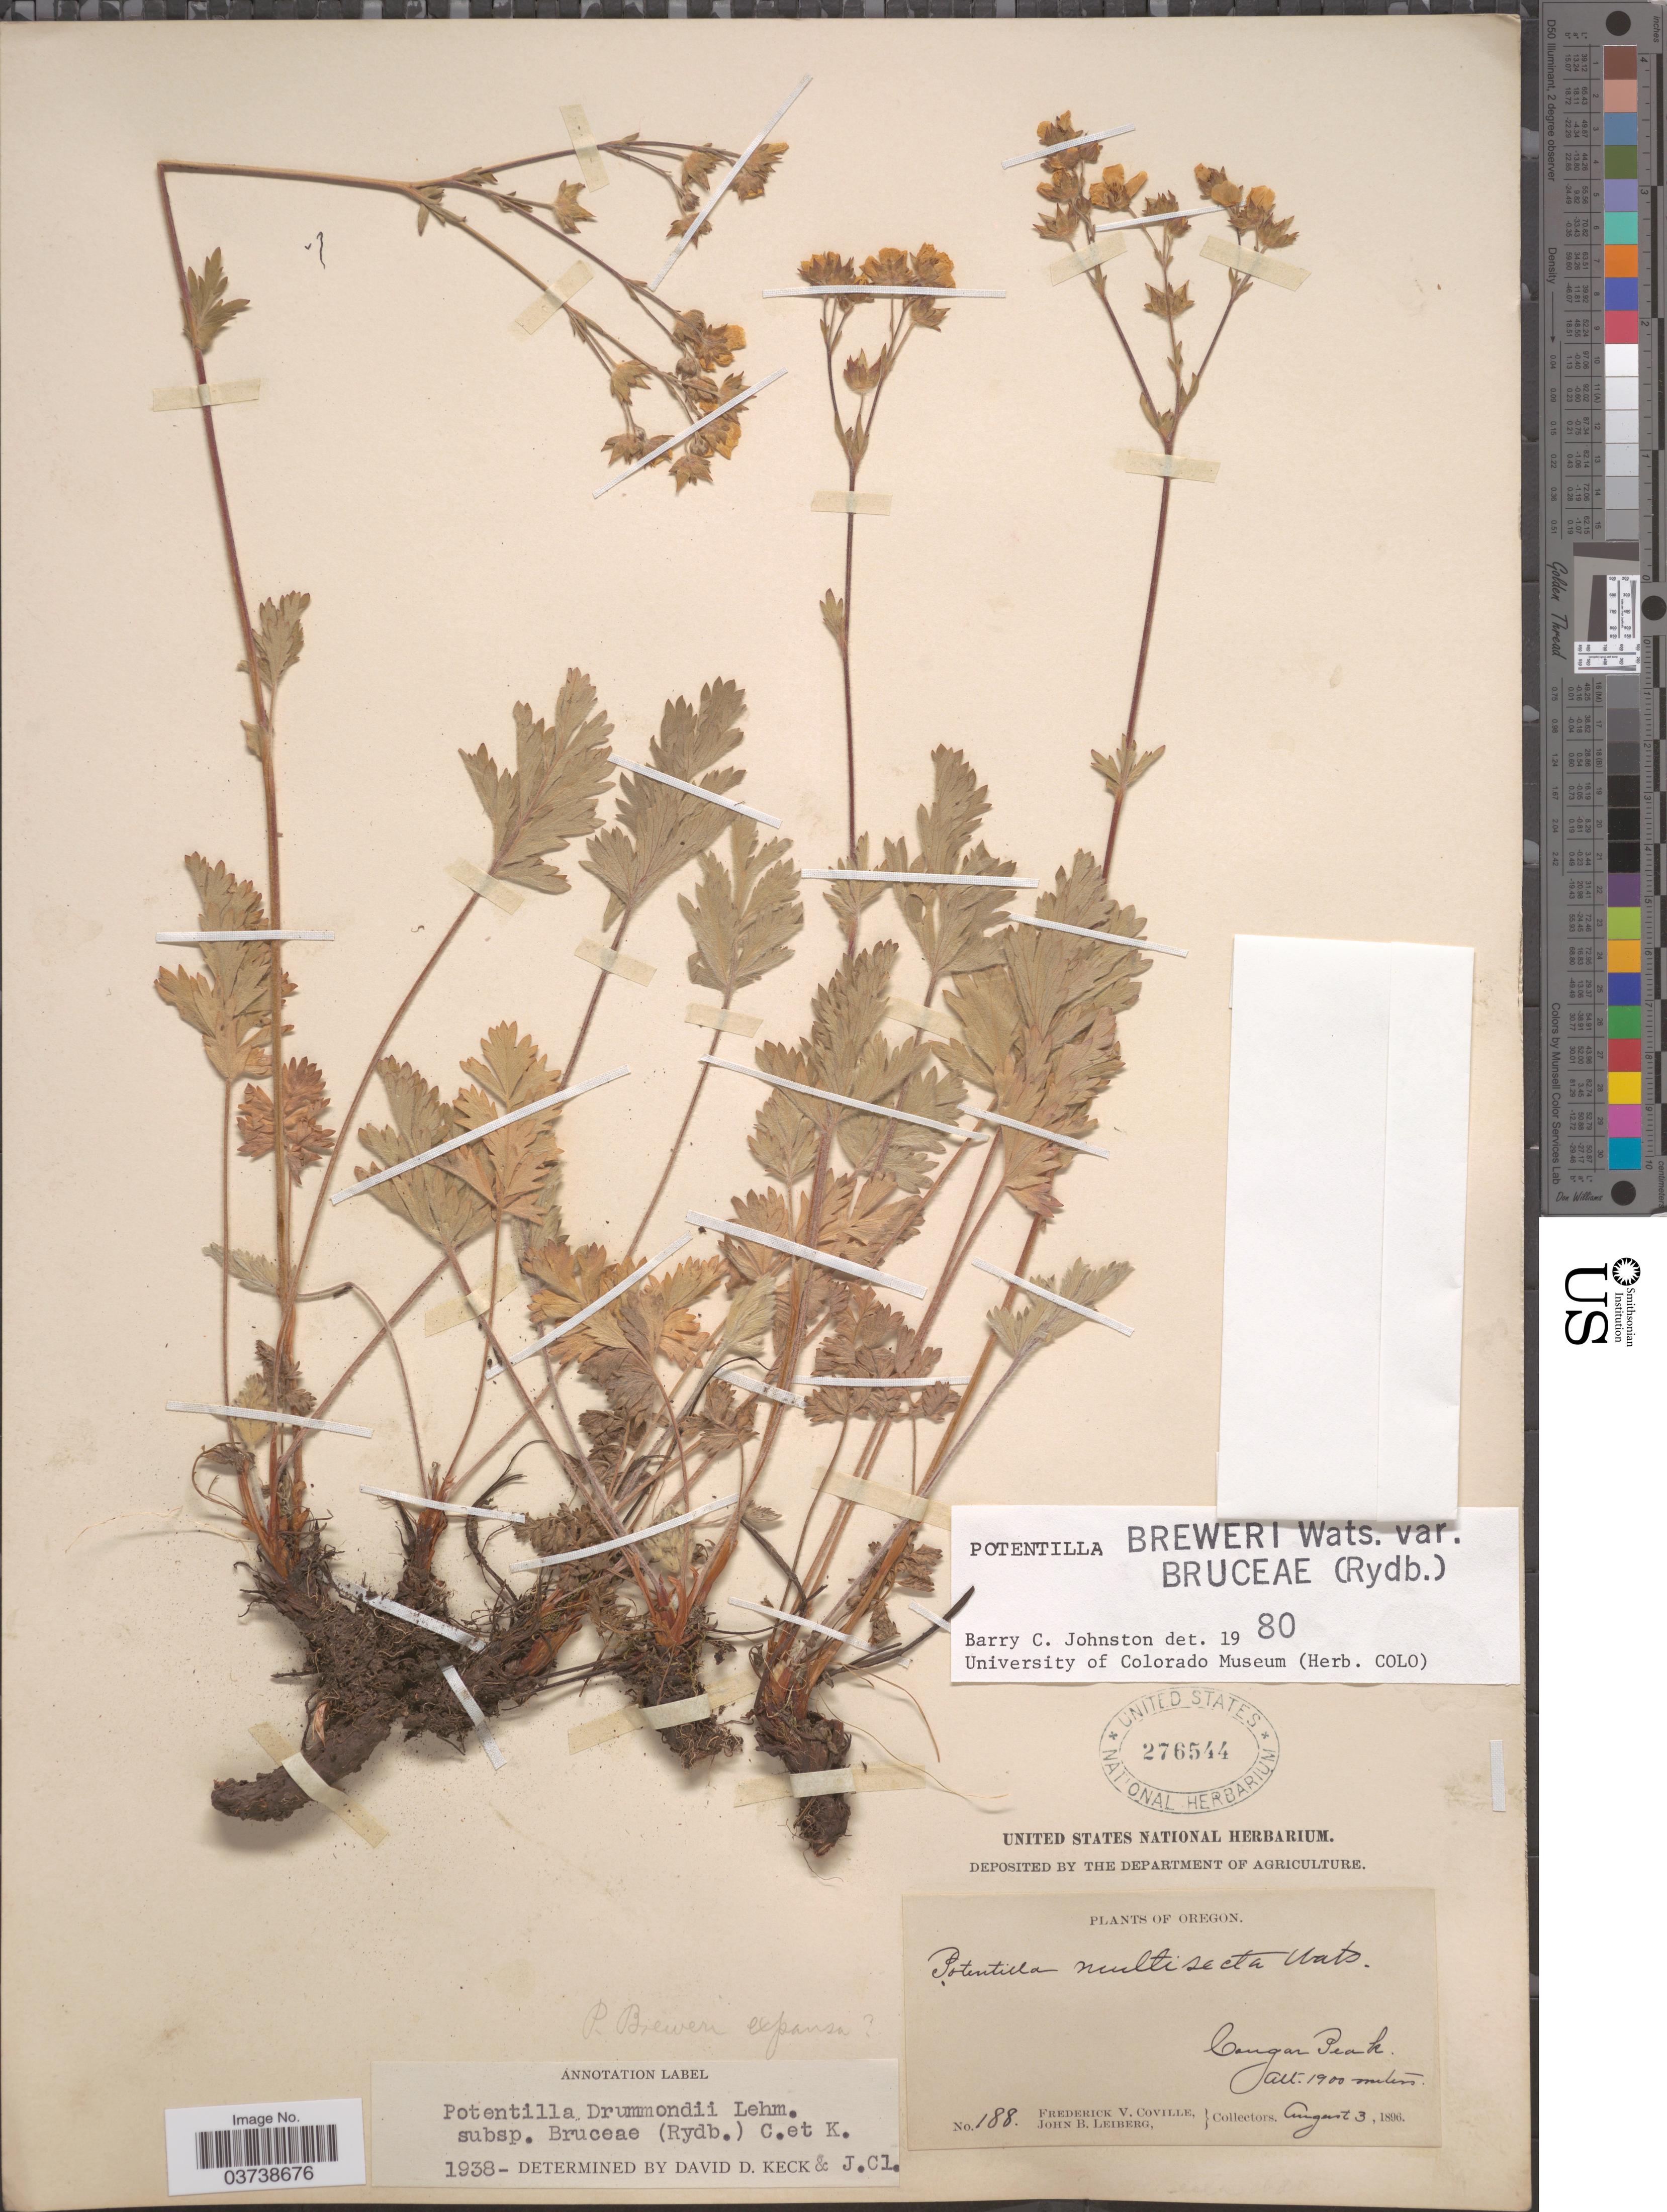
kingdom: Plantae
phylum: Tracheophyta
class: Magnoliopsida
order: Rosales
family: Rosaceae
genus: Potentilla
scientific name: Potentilla bruceae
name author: Rydb.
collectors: F. V. Coville & J. B. Leiberg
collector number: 188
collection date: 1896-08-03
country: United States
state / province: Oregon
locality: Canyon Peak.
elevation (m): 1900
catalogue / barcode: US 276544